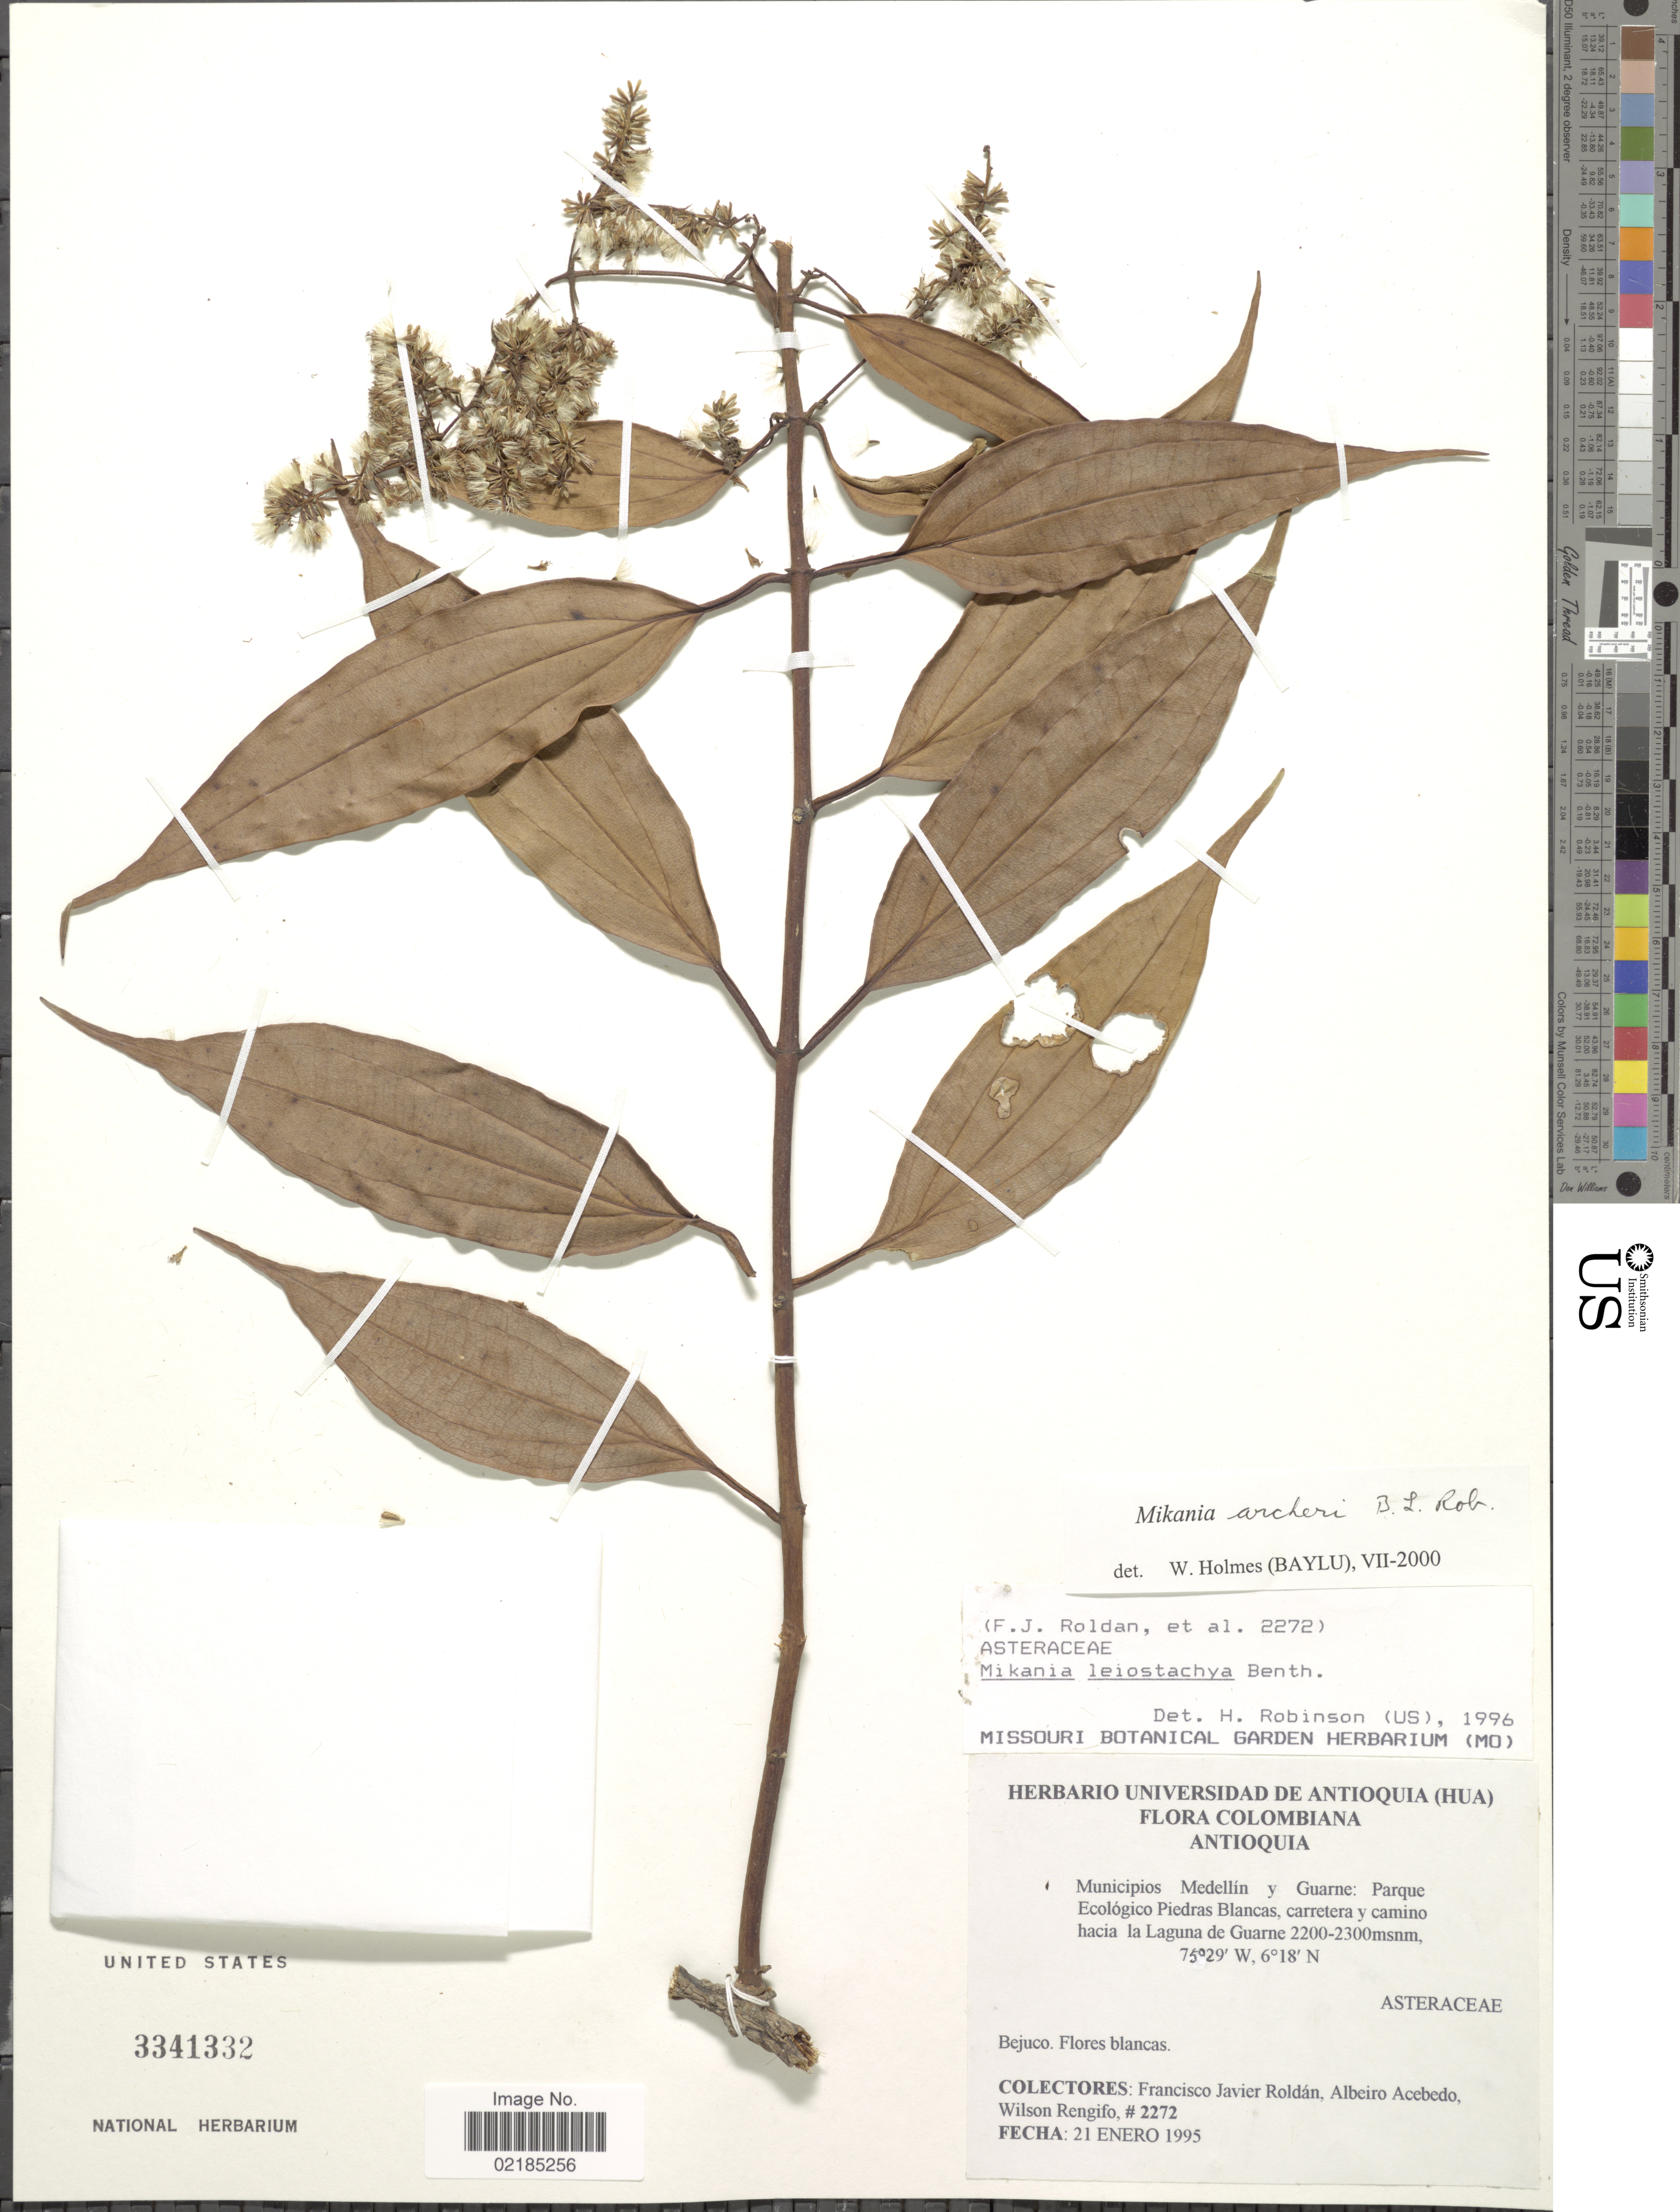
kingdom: Plantae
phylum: Tracheophyta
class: Magnoliopsida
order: Asterales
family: Asteraceae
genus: Mikania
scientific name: Mikania archeri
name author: B.L. Rob.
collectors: F. J. Roldán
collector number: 2272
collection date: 1995-01-21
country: Colombia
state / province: Antioquia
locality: Municipios Medellin y Guarne: Parque Ecologico Piedras Blancas, carretera y camino hacia la Laguna de Guarne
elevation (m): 2200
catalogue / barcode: US 3341332